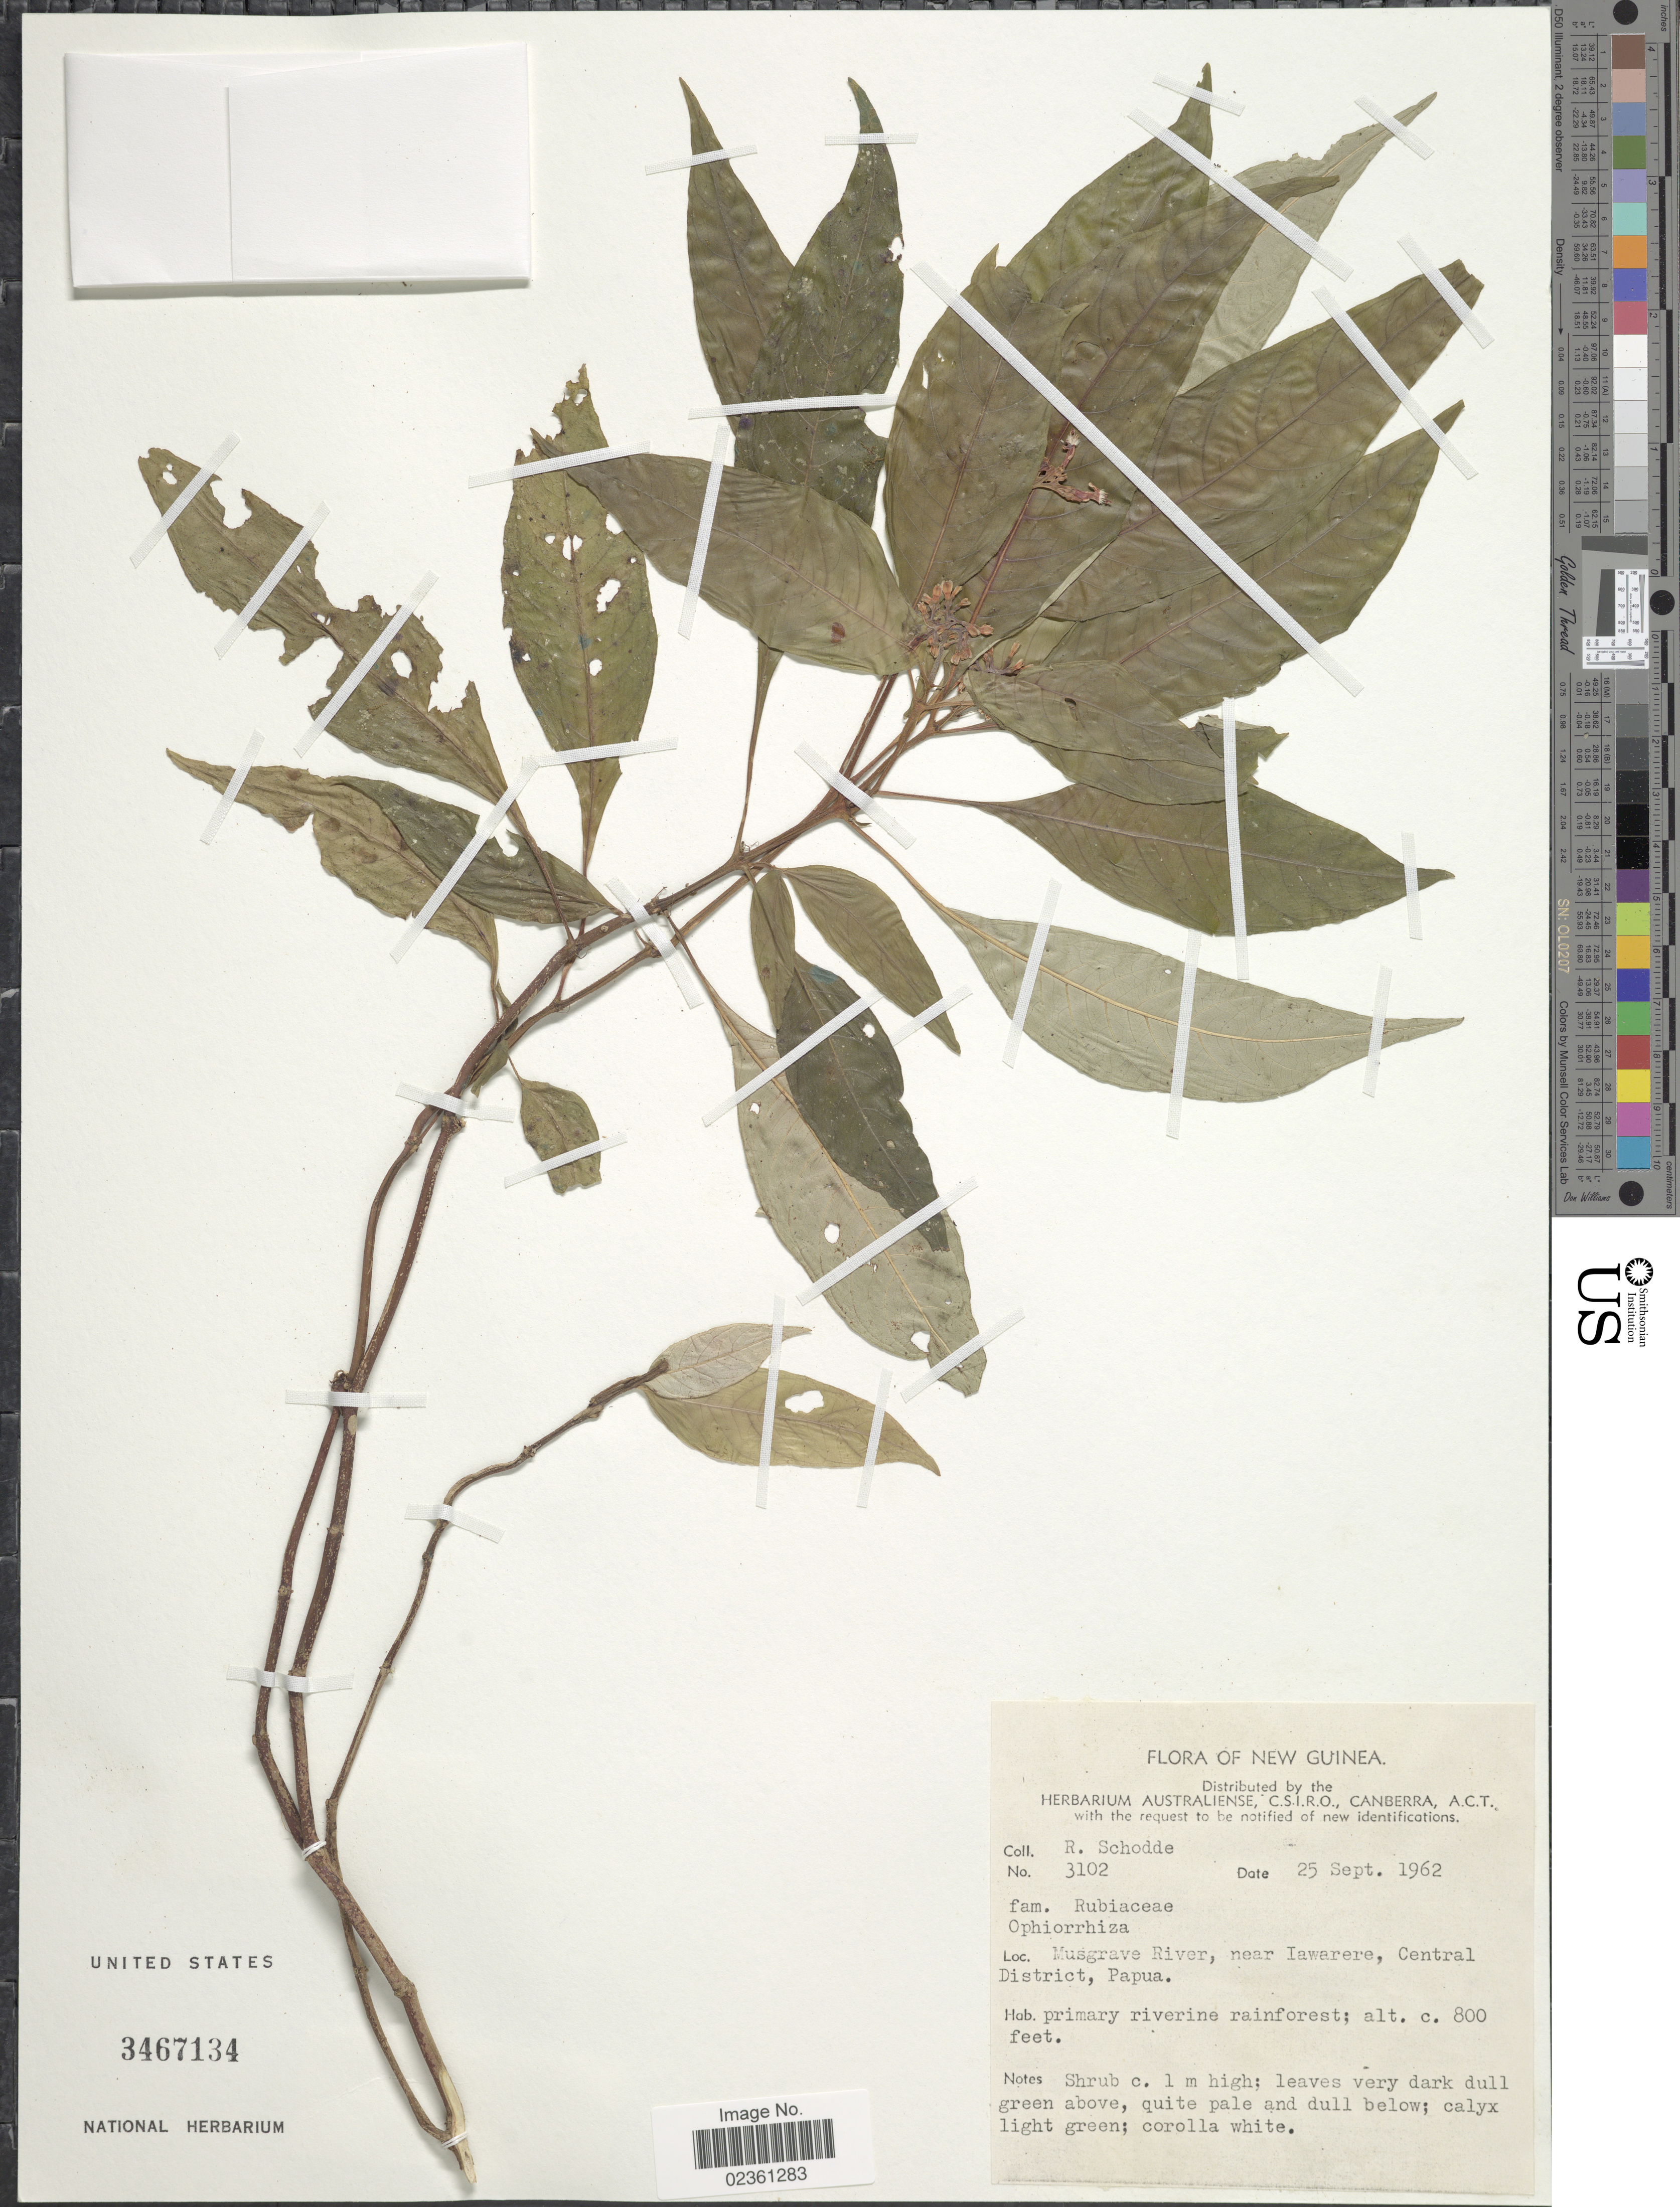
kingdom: Plantae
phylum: Tracheophyta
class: Magnoliopsida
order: Gentianales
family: Rubiaceae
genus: Ophiorrhiza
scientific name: Ophiorrhiza sp.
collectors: R. Schodde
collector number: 3102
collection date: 1962-09-25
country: Papua New Guinea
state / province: Central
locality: New Guinea, Musgrave River, near Iawarere, Central District, primary riverine rainforest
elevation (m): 244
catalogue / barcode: US 3467134